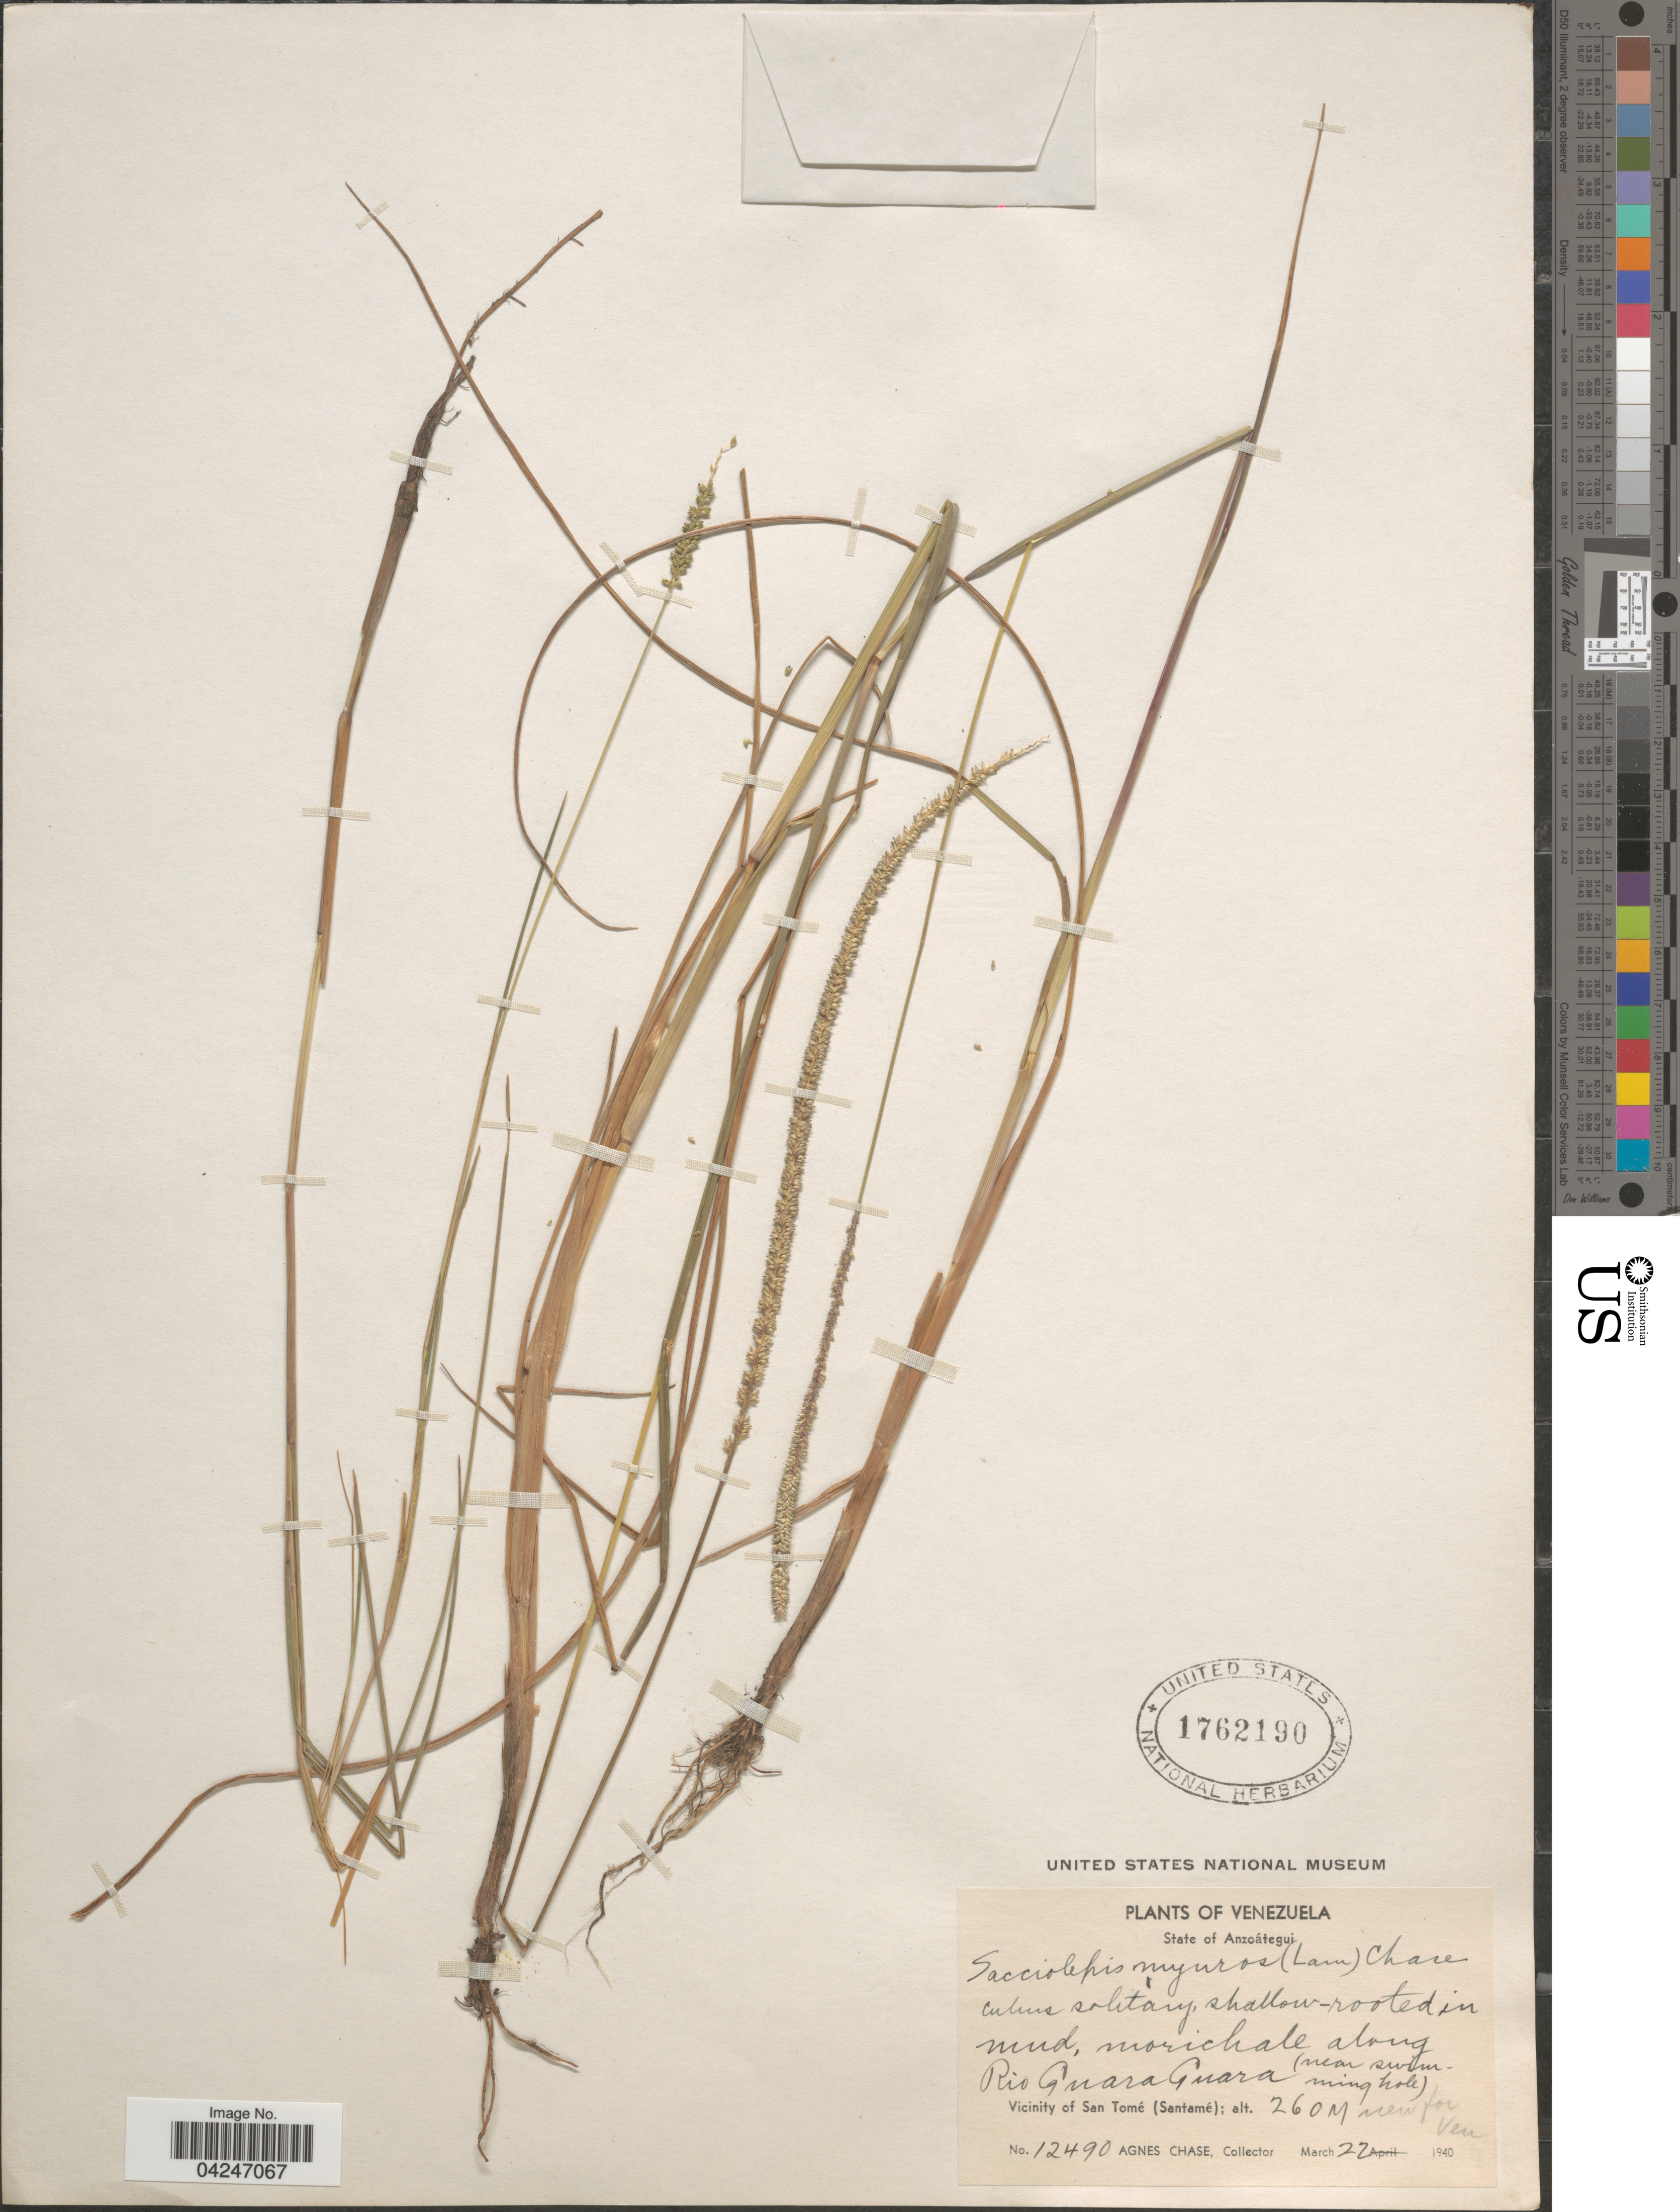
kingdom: Plantae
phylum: Tracheophyta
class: Liliopsida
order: Poales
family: Poaceae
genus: Sacciolepis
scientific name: Sacciolepis myuros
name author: (Lam.) Chase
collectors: A. Chase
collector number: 12490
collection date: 1940-03-22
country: Venezuela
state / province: Anzoategui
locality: Along Rio Guara Guara (near swimming hole). Vicinity of San Tomé (Santamé).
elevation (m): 260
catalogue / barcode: US 1762190